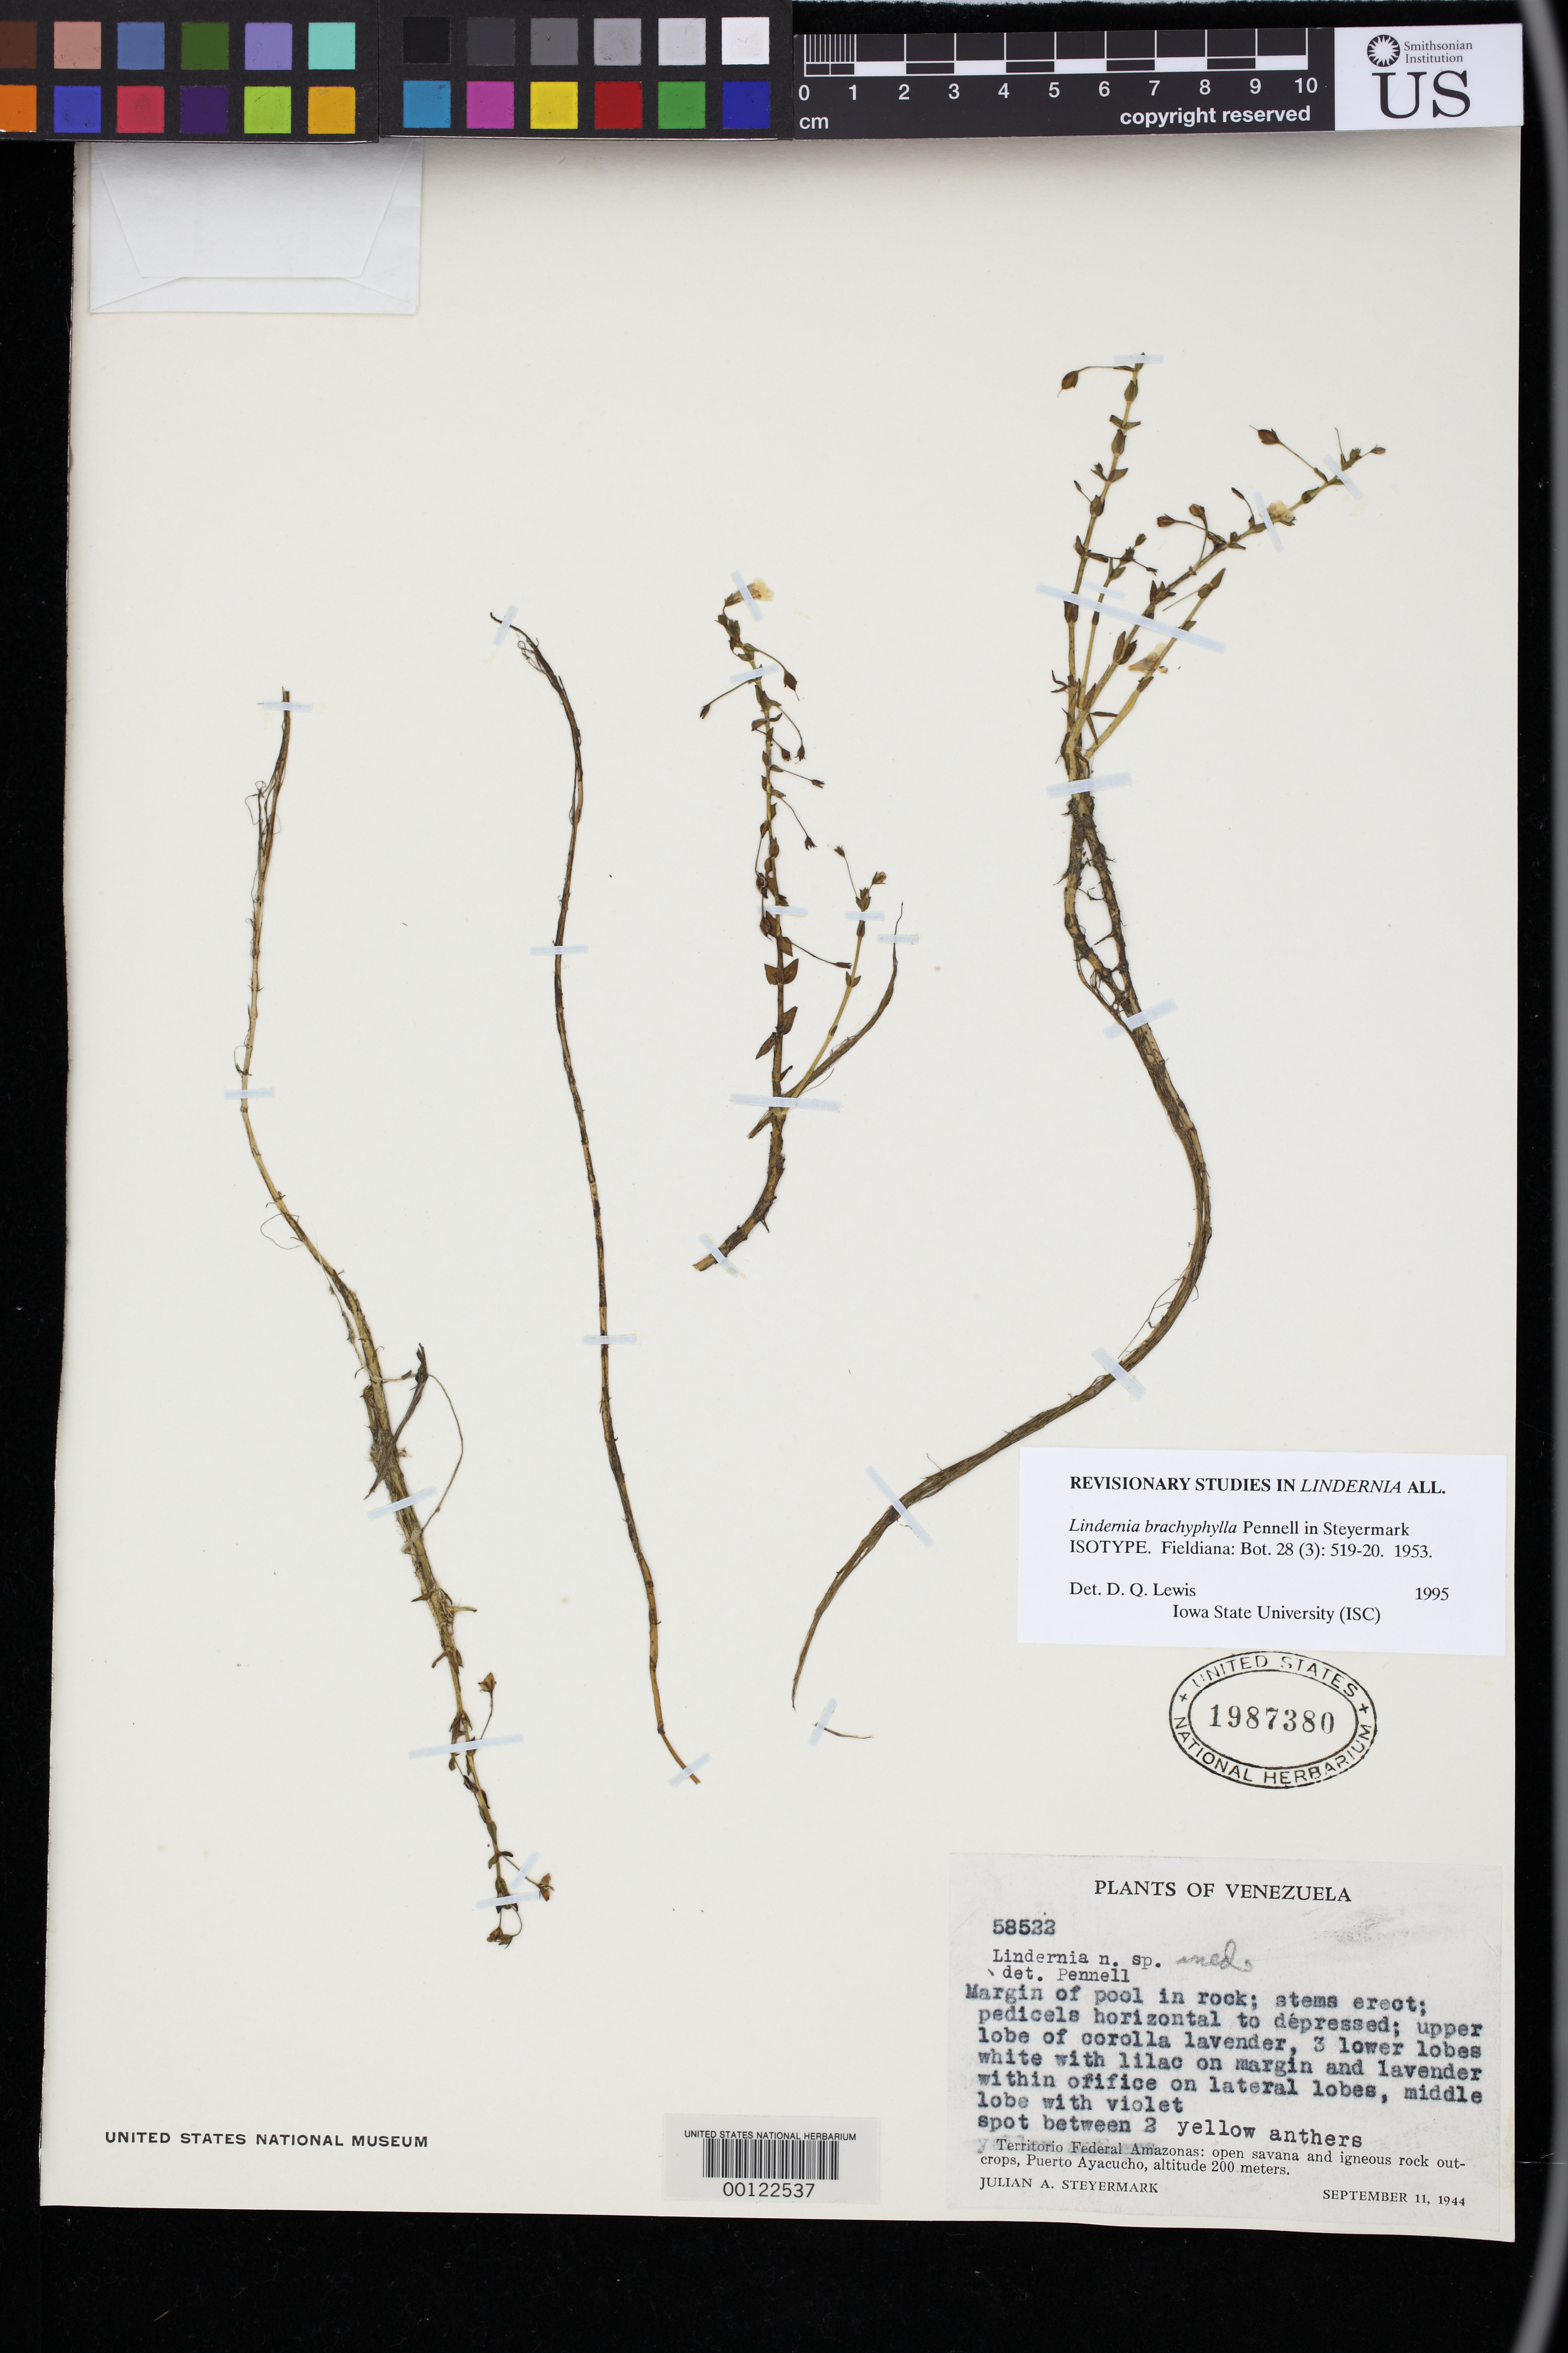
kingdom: Plantae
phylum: Tracheophyta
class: Magnoliopsida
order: Lamiales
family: Linderniaceae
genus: Lindernia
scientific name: Lindernia brachyphylla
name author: Pennell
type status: Isotype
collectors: J. Steyermark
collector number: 58522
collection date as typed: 11 Sep 1944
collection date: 1944-09-11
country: Venezuela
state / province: Amazonas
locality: Puerto Ayacucho.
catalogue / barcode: US 1987380